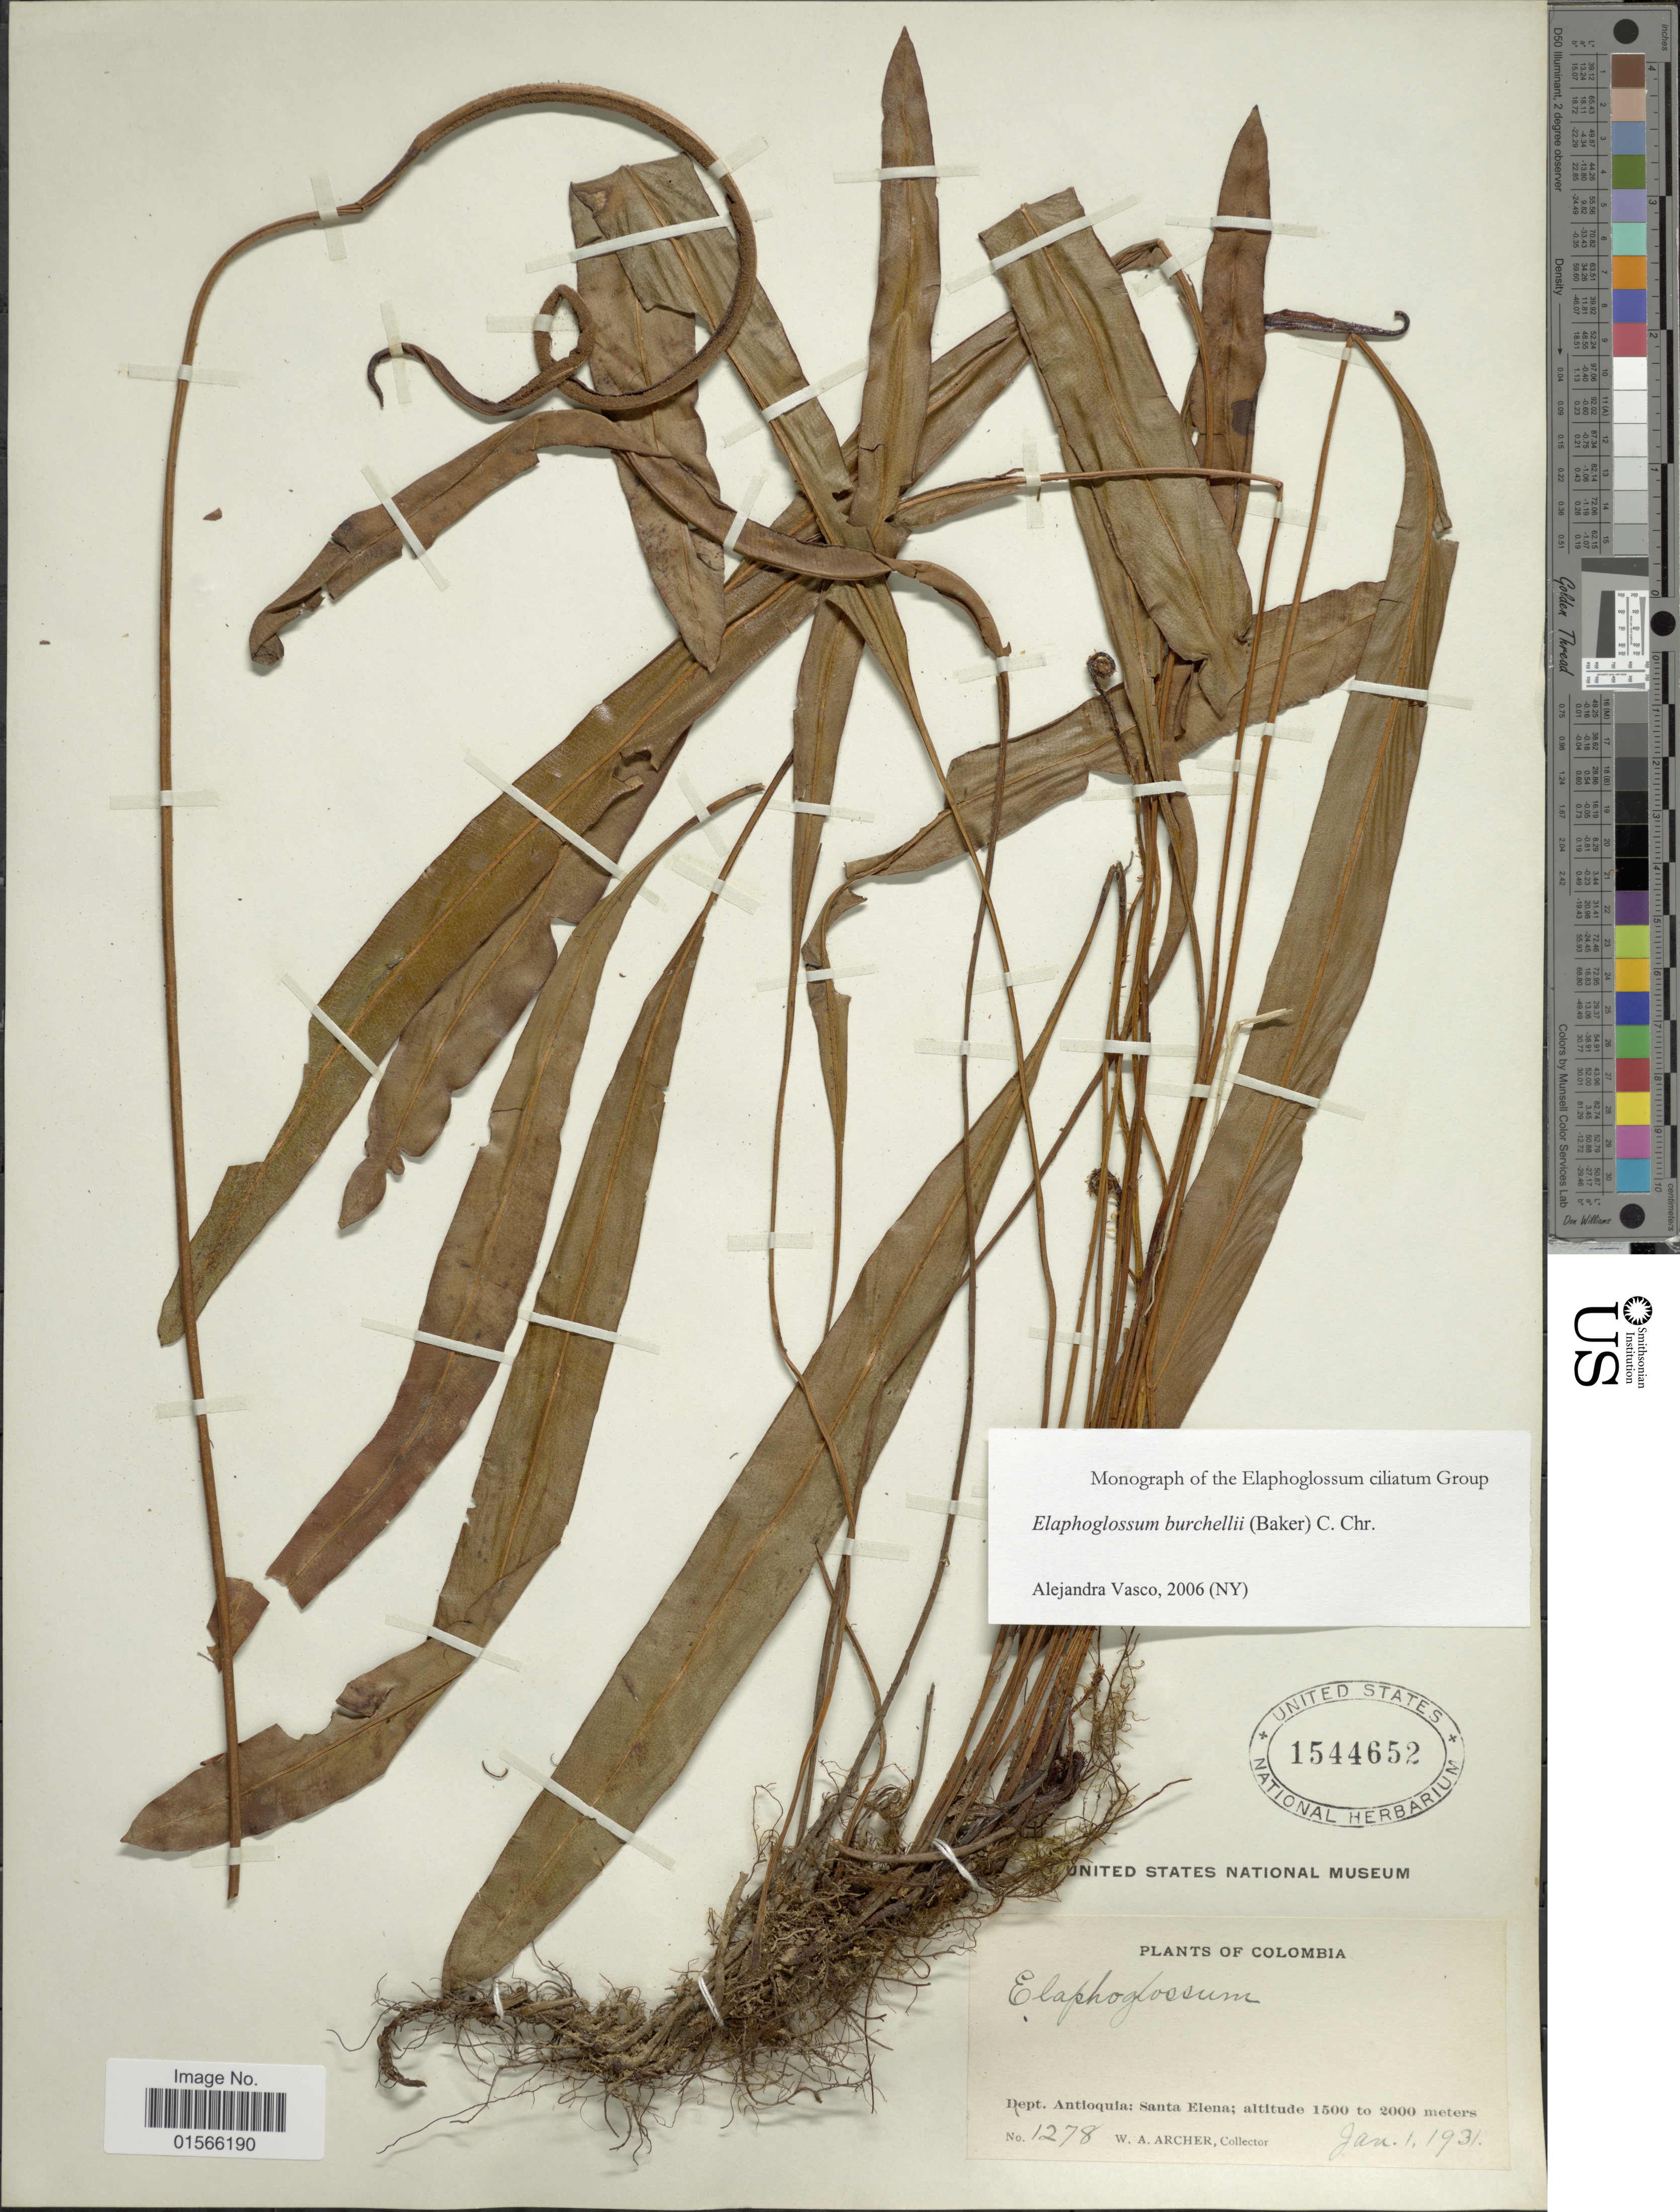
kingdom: Plantae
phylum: Tracheophyta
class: Polypodiopsida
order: Polypodiales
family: Dryopteridaceae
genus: Elaphoglossum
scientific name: Elaphoglossum burchellii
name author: (Baker) C. Chr.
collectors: W. A. Archer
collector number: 1278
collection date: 1931-01-01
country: Colombia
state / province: Antioquia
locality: Dept. Antioquia: Santa Elena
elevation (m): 1500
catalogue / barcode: US 1544652